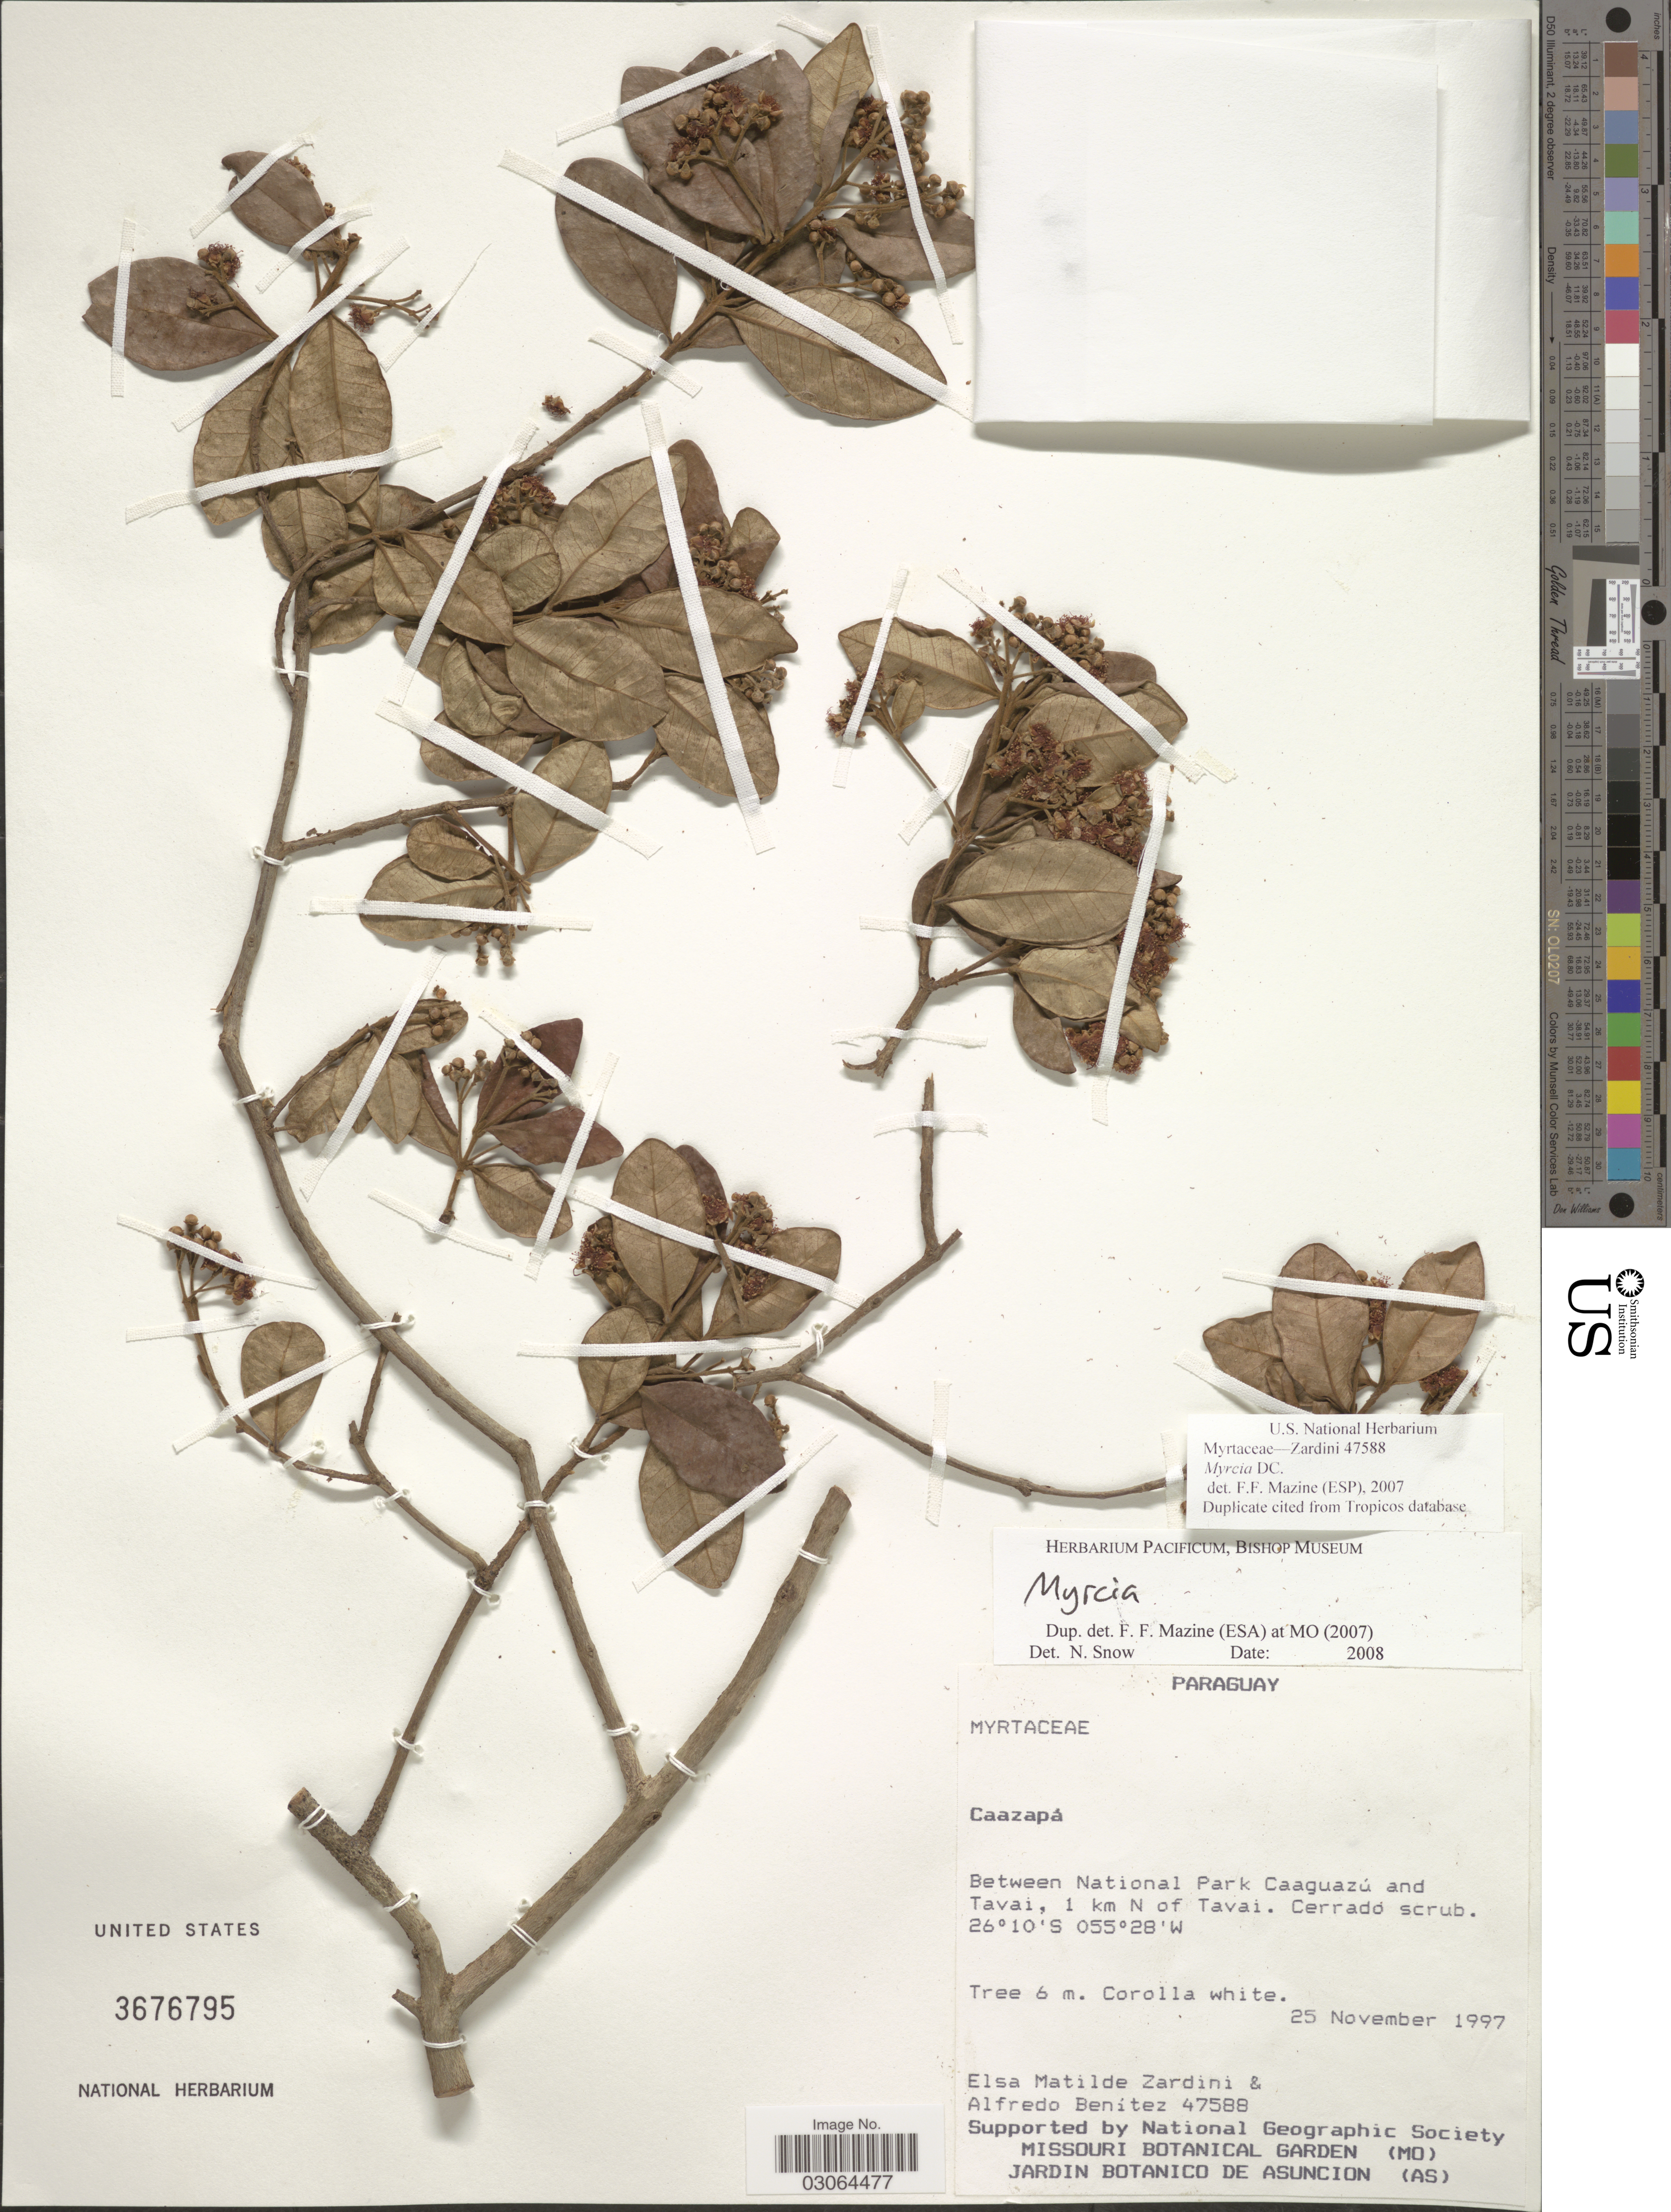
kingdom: Plantae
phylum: Tracheophyta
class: Magnoliopsida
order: Myrtales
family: Myrtaceae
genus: Myrcia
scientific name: Myrcia sp.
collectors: E. M. Zardini & A. Benítez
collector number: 47588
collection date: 1997-11-25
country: Paraguay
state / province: Caazapa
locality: Between National Park Caaguazú and Tavai, 1 km N of Tavai. Cerradó scrub.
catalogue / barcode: US 3676795